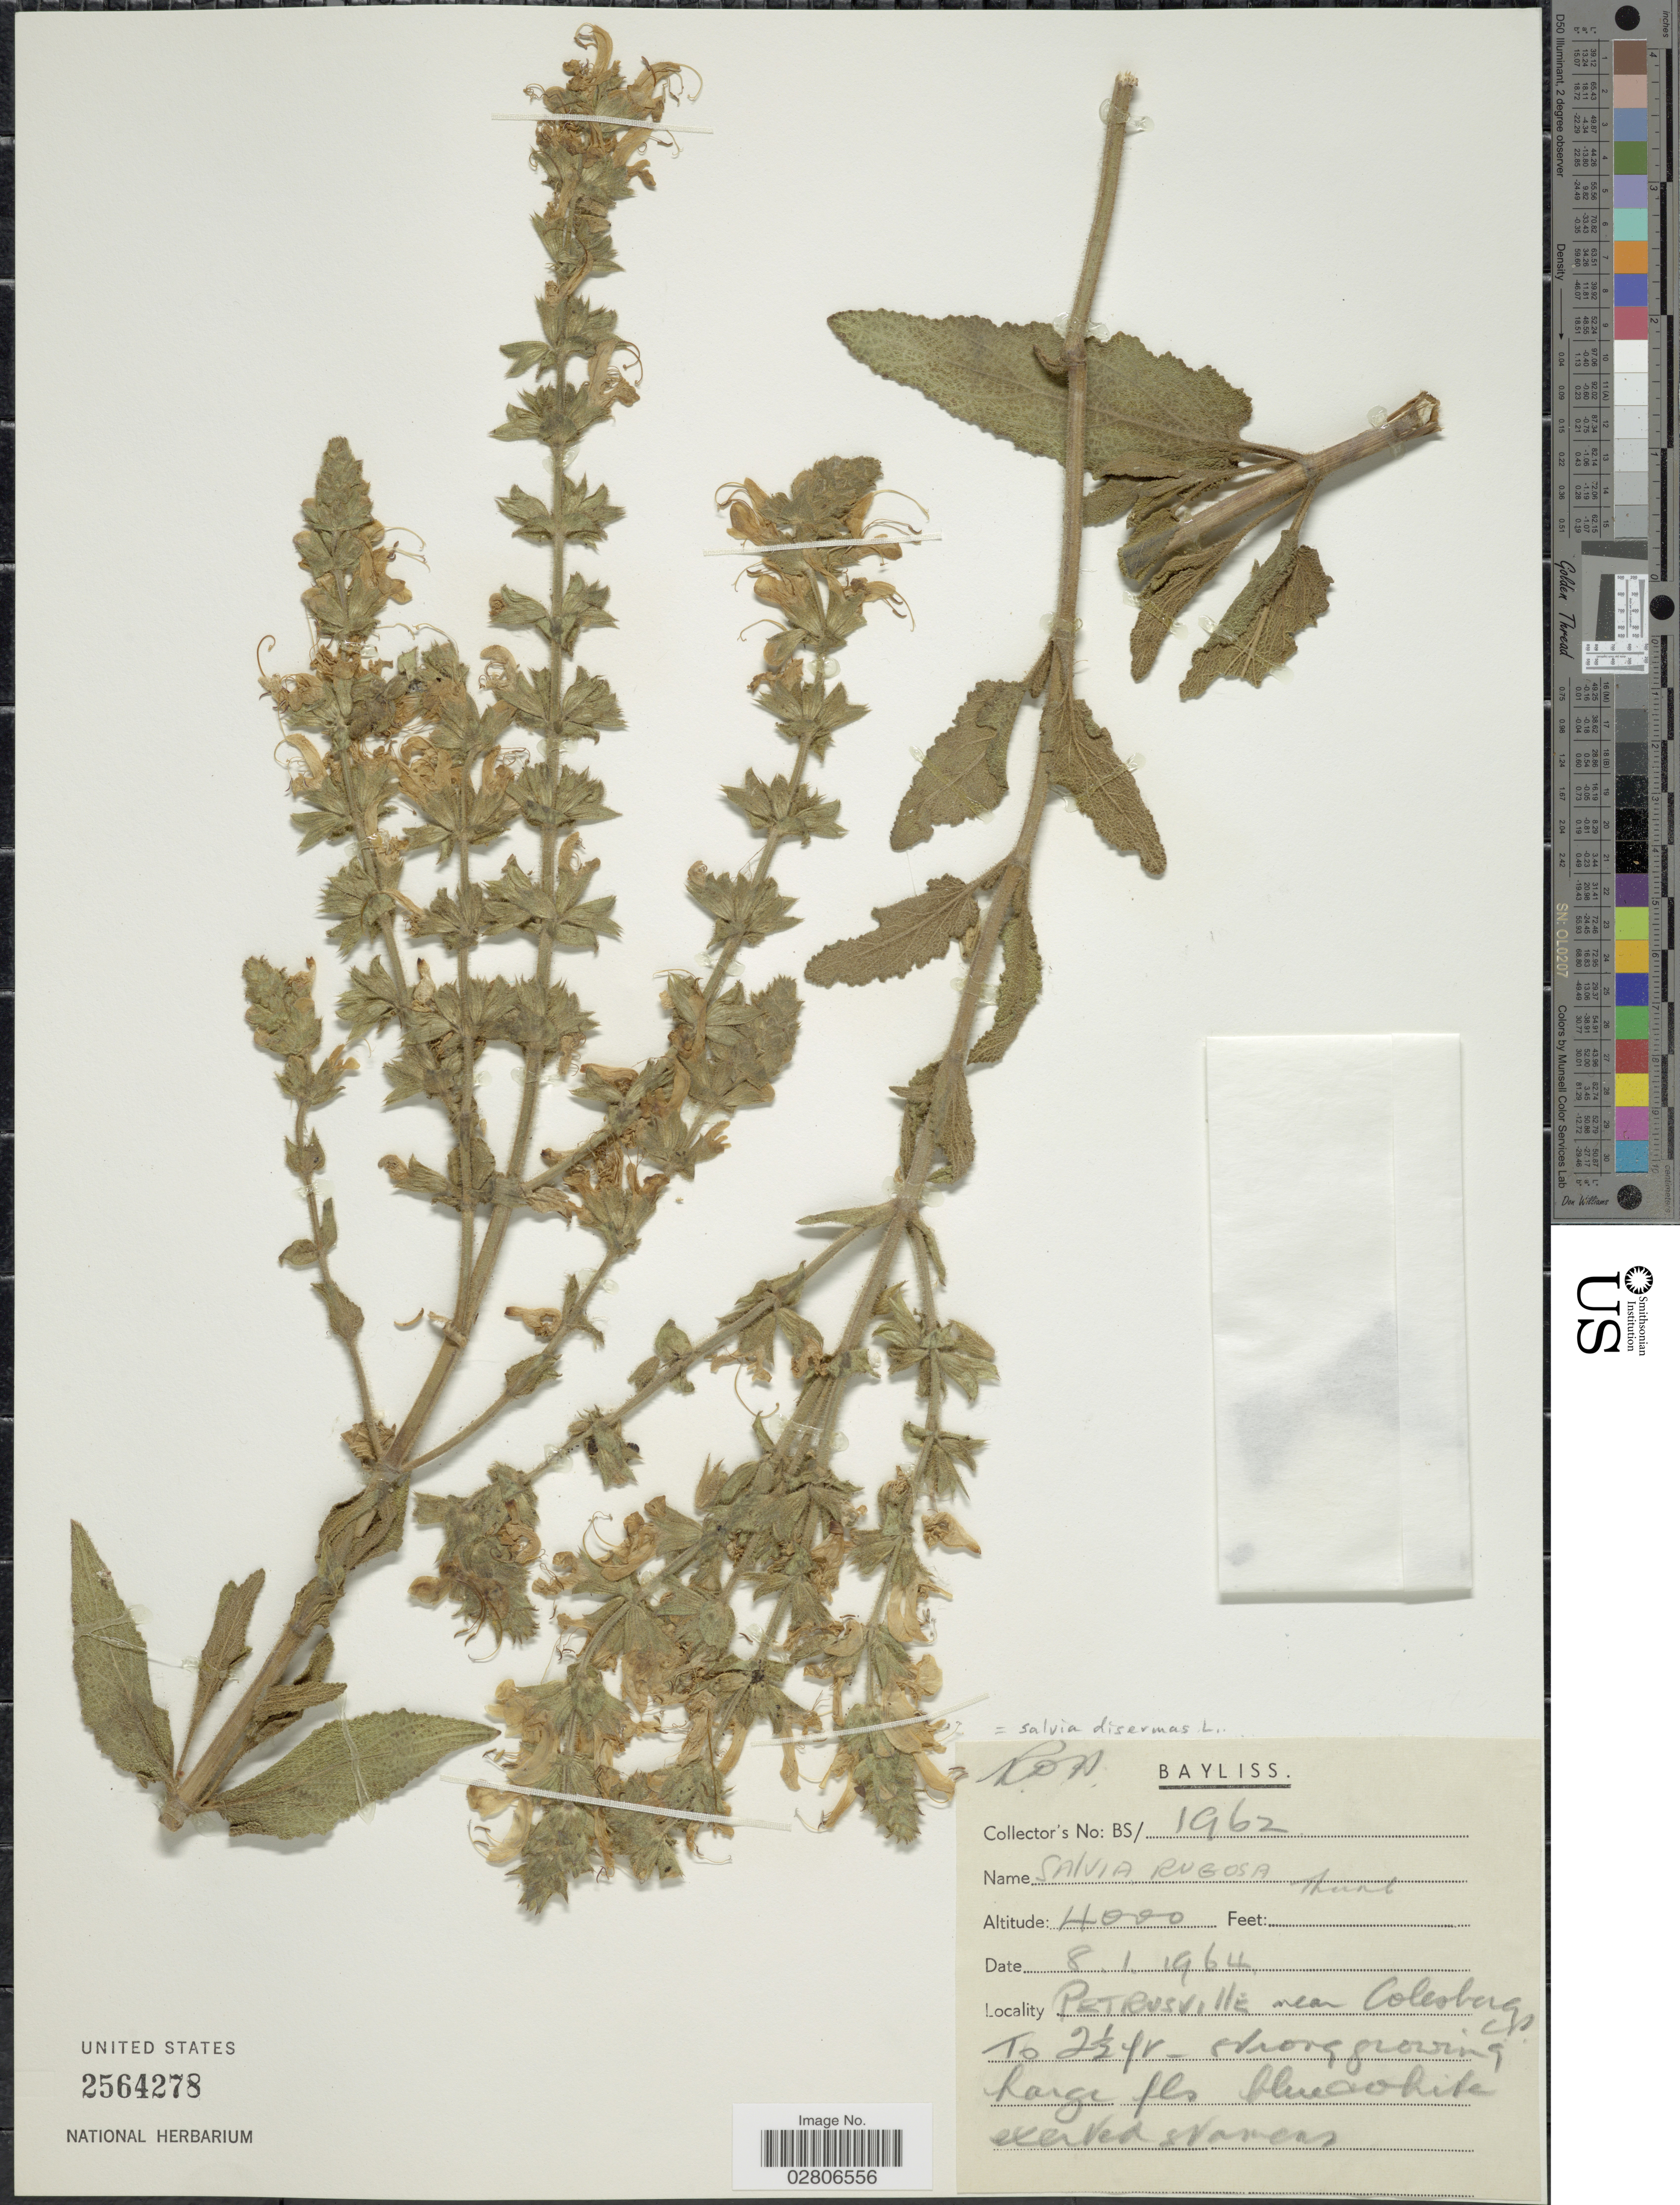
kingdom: Plantae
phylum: Tracheophyta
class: Magnoliopsida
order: Lamiales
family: Lamiaceae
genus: Salvia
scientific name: Salvia disermas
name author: L.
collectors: Bayliss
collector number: BS/1962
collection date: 1964-01-08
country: South Africa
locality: Petrusville near Colesberg.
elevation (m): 1219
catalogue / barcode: US 2564278